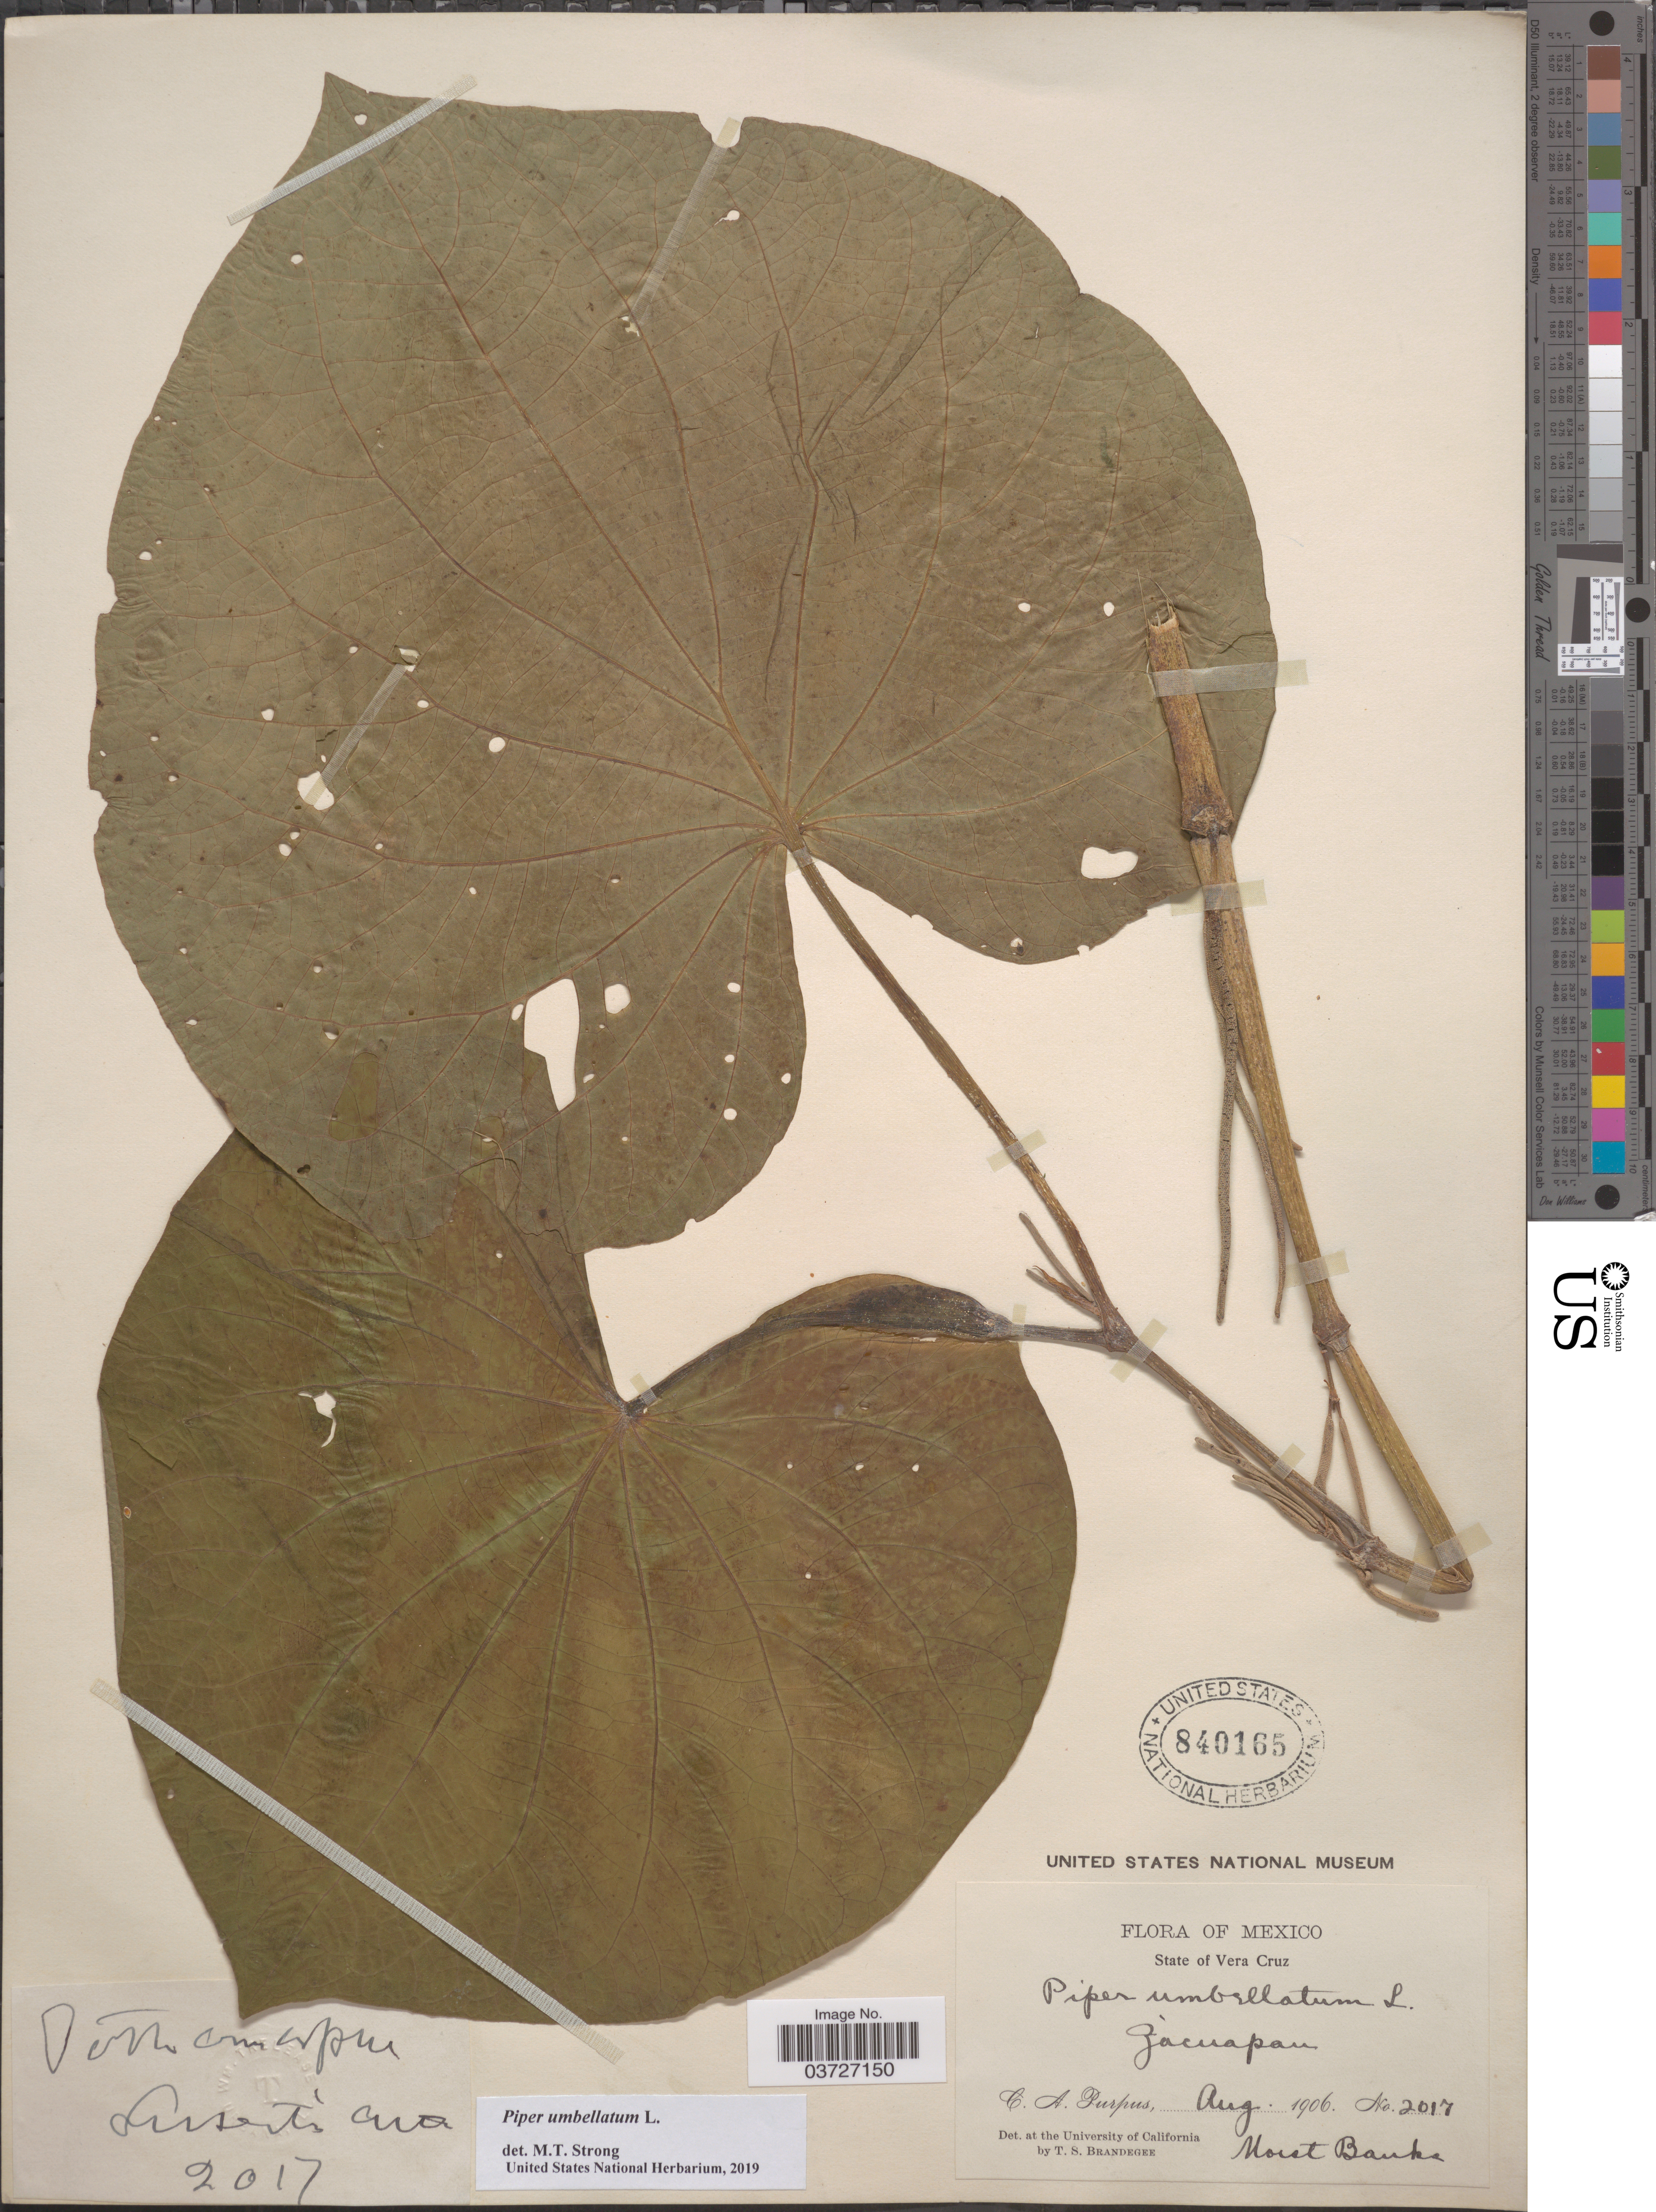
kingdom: Plantae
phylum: Tracheophyta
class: Magnoliopsida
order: Piperales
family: Piperaceae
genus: Piper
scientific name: Piper umbellatum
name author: L.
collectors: C. A. Purpus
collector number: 2017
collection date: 1906-08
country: Mexico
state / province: Veracruz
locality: Vera Cruz. Zàcuapan.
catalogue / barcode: US 840165